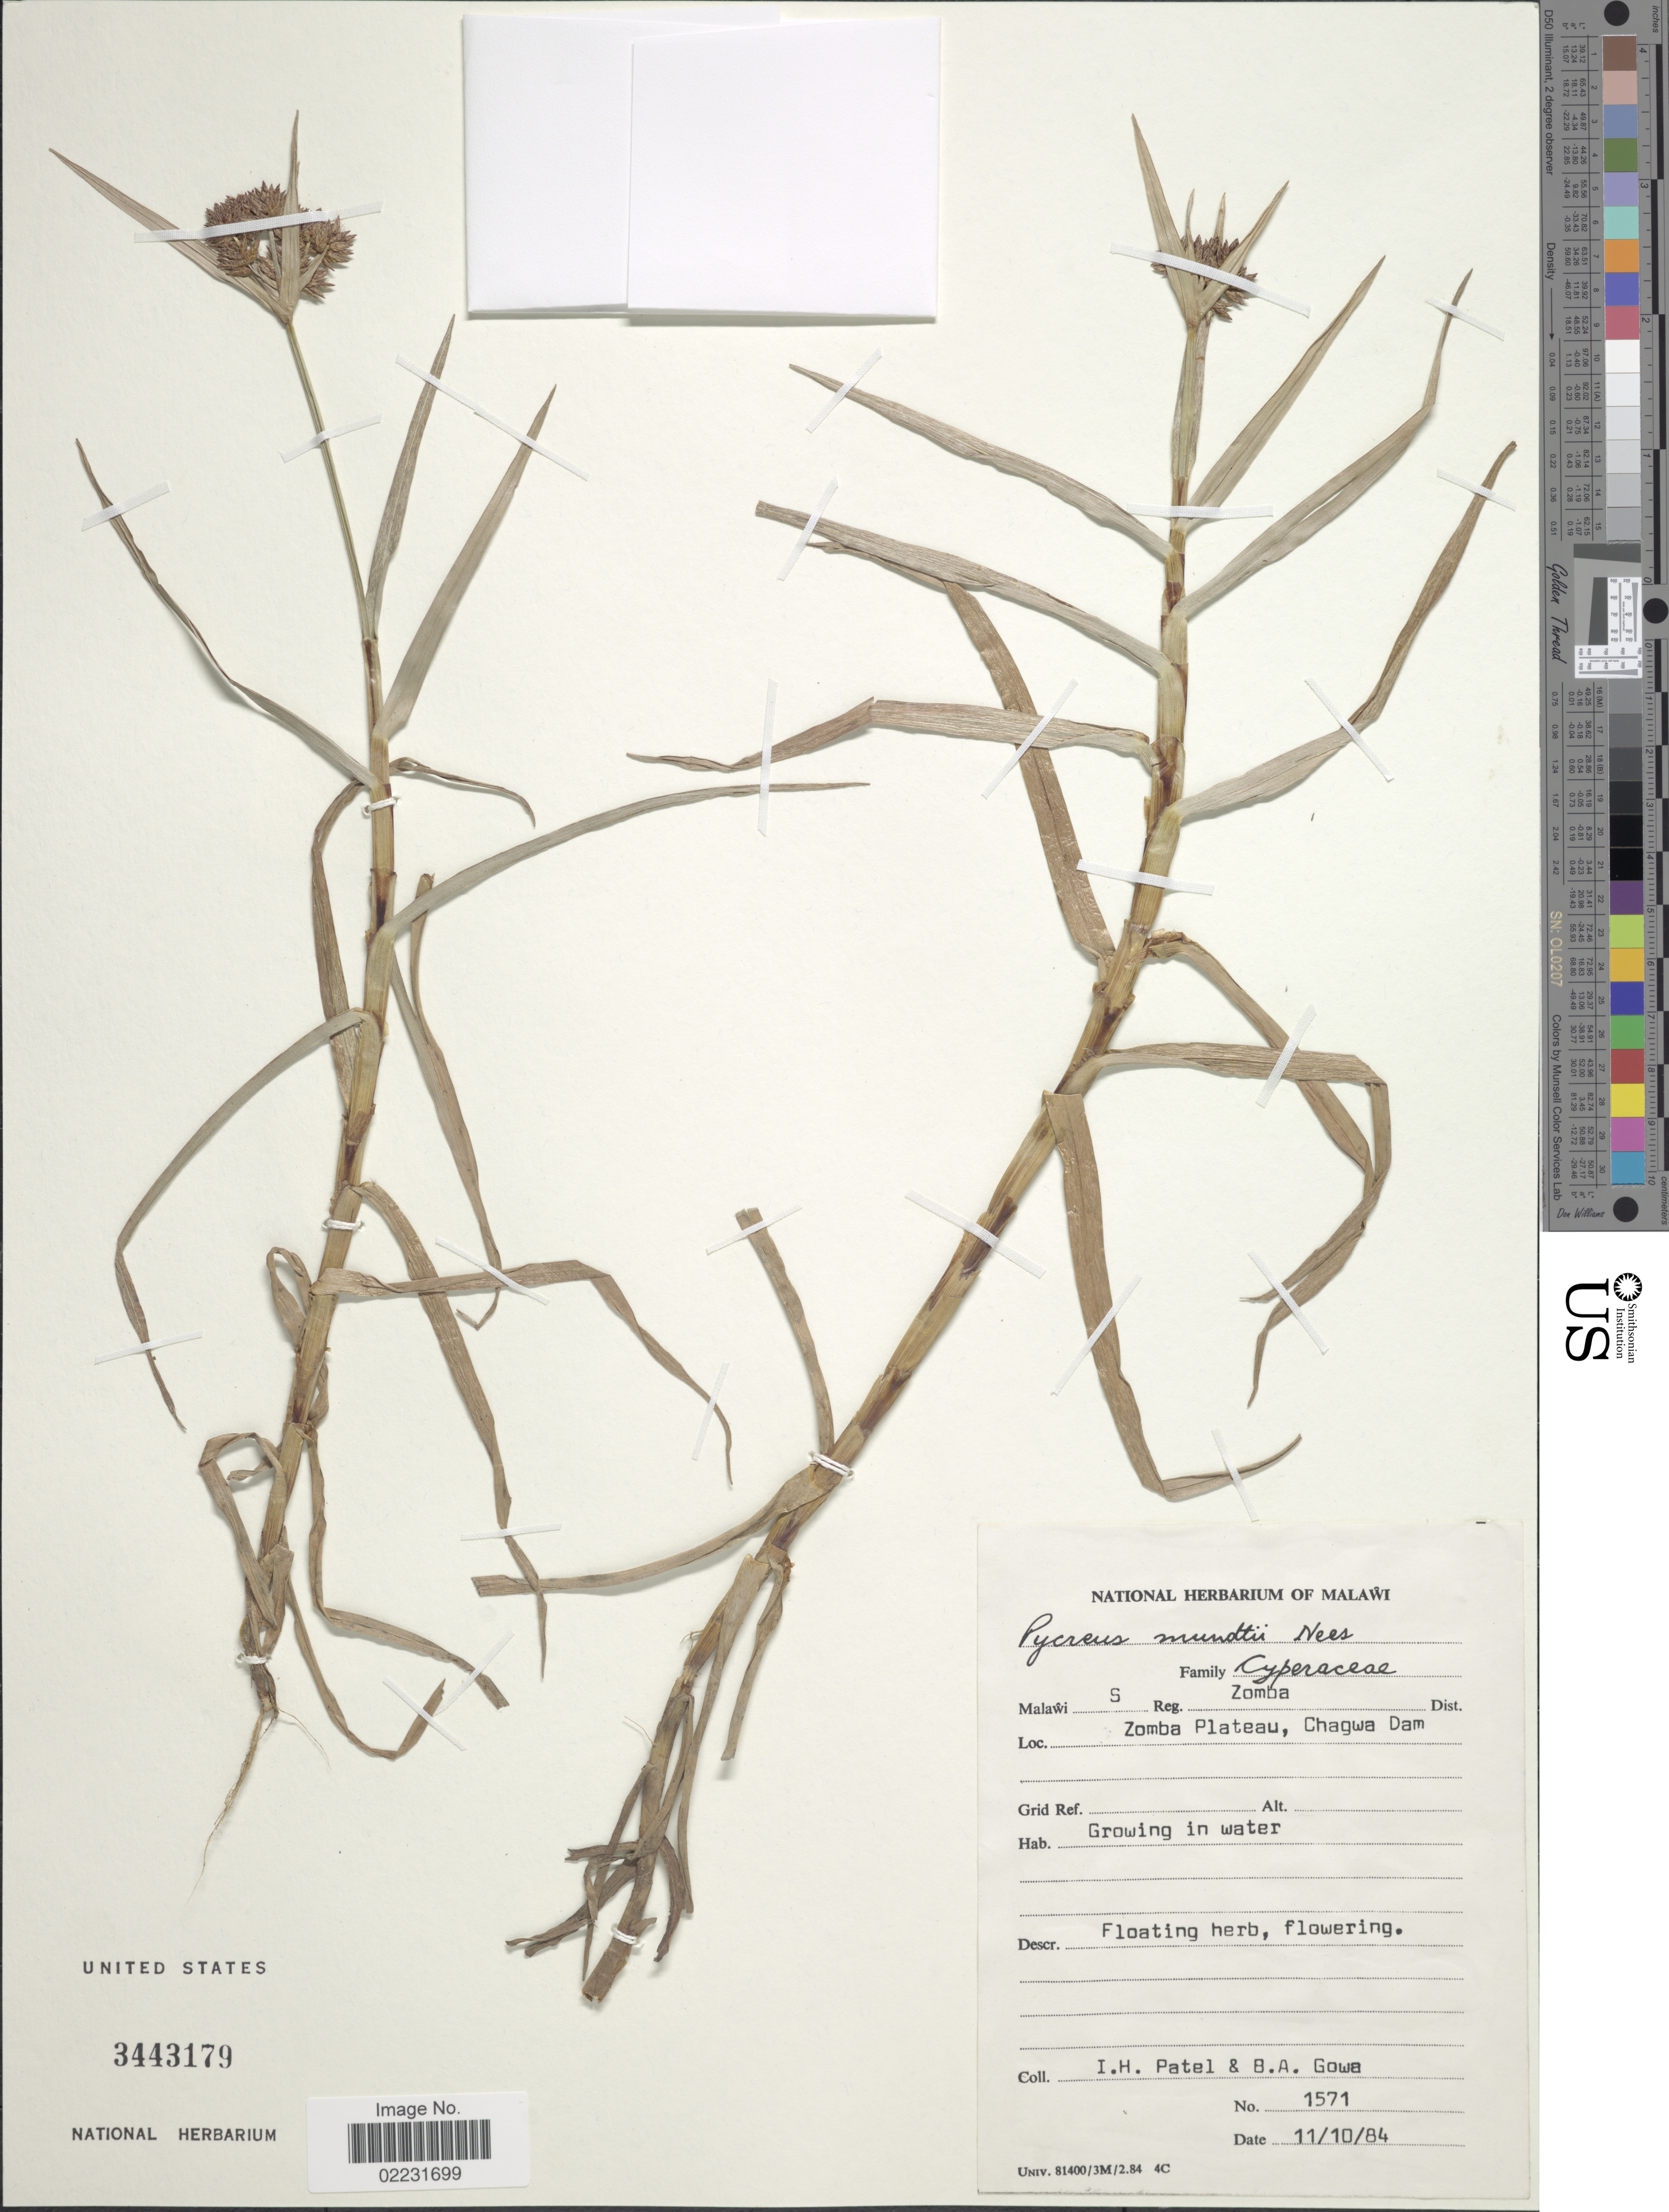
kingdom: Plantae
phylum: Tracheophyta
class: Liliopsida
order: Poales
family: Cyperaceae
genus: Cyperus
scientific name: Cyperus mundtii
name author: (Nees) Kunth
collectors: I. Patel & B. Gowa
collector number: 1571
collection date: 1984-10-11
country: Malawi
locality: Zomba Dist., Zomba Plateau, Chagwa Dam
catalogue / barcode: US 3443179